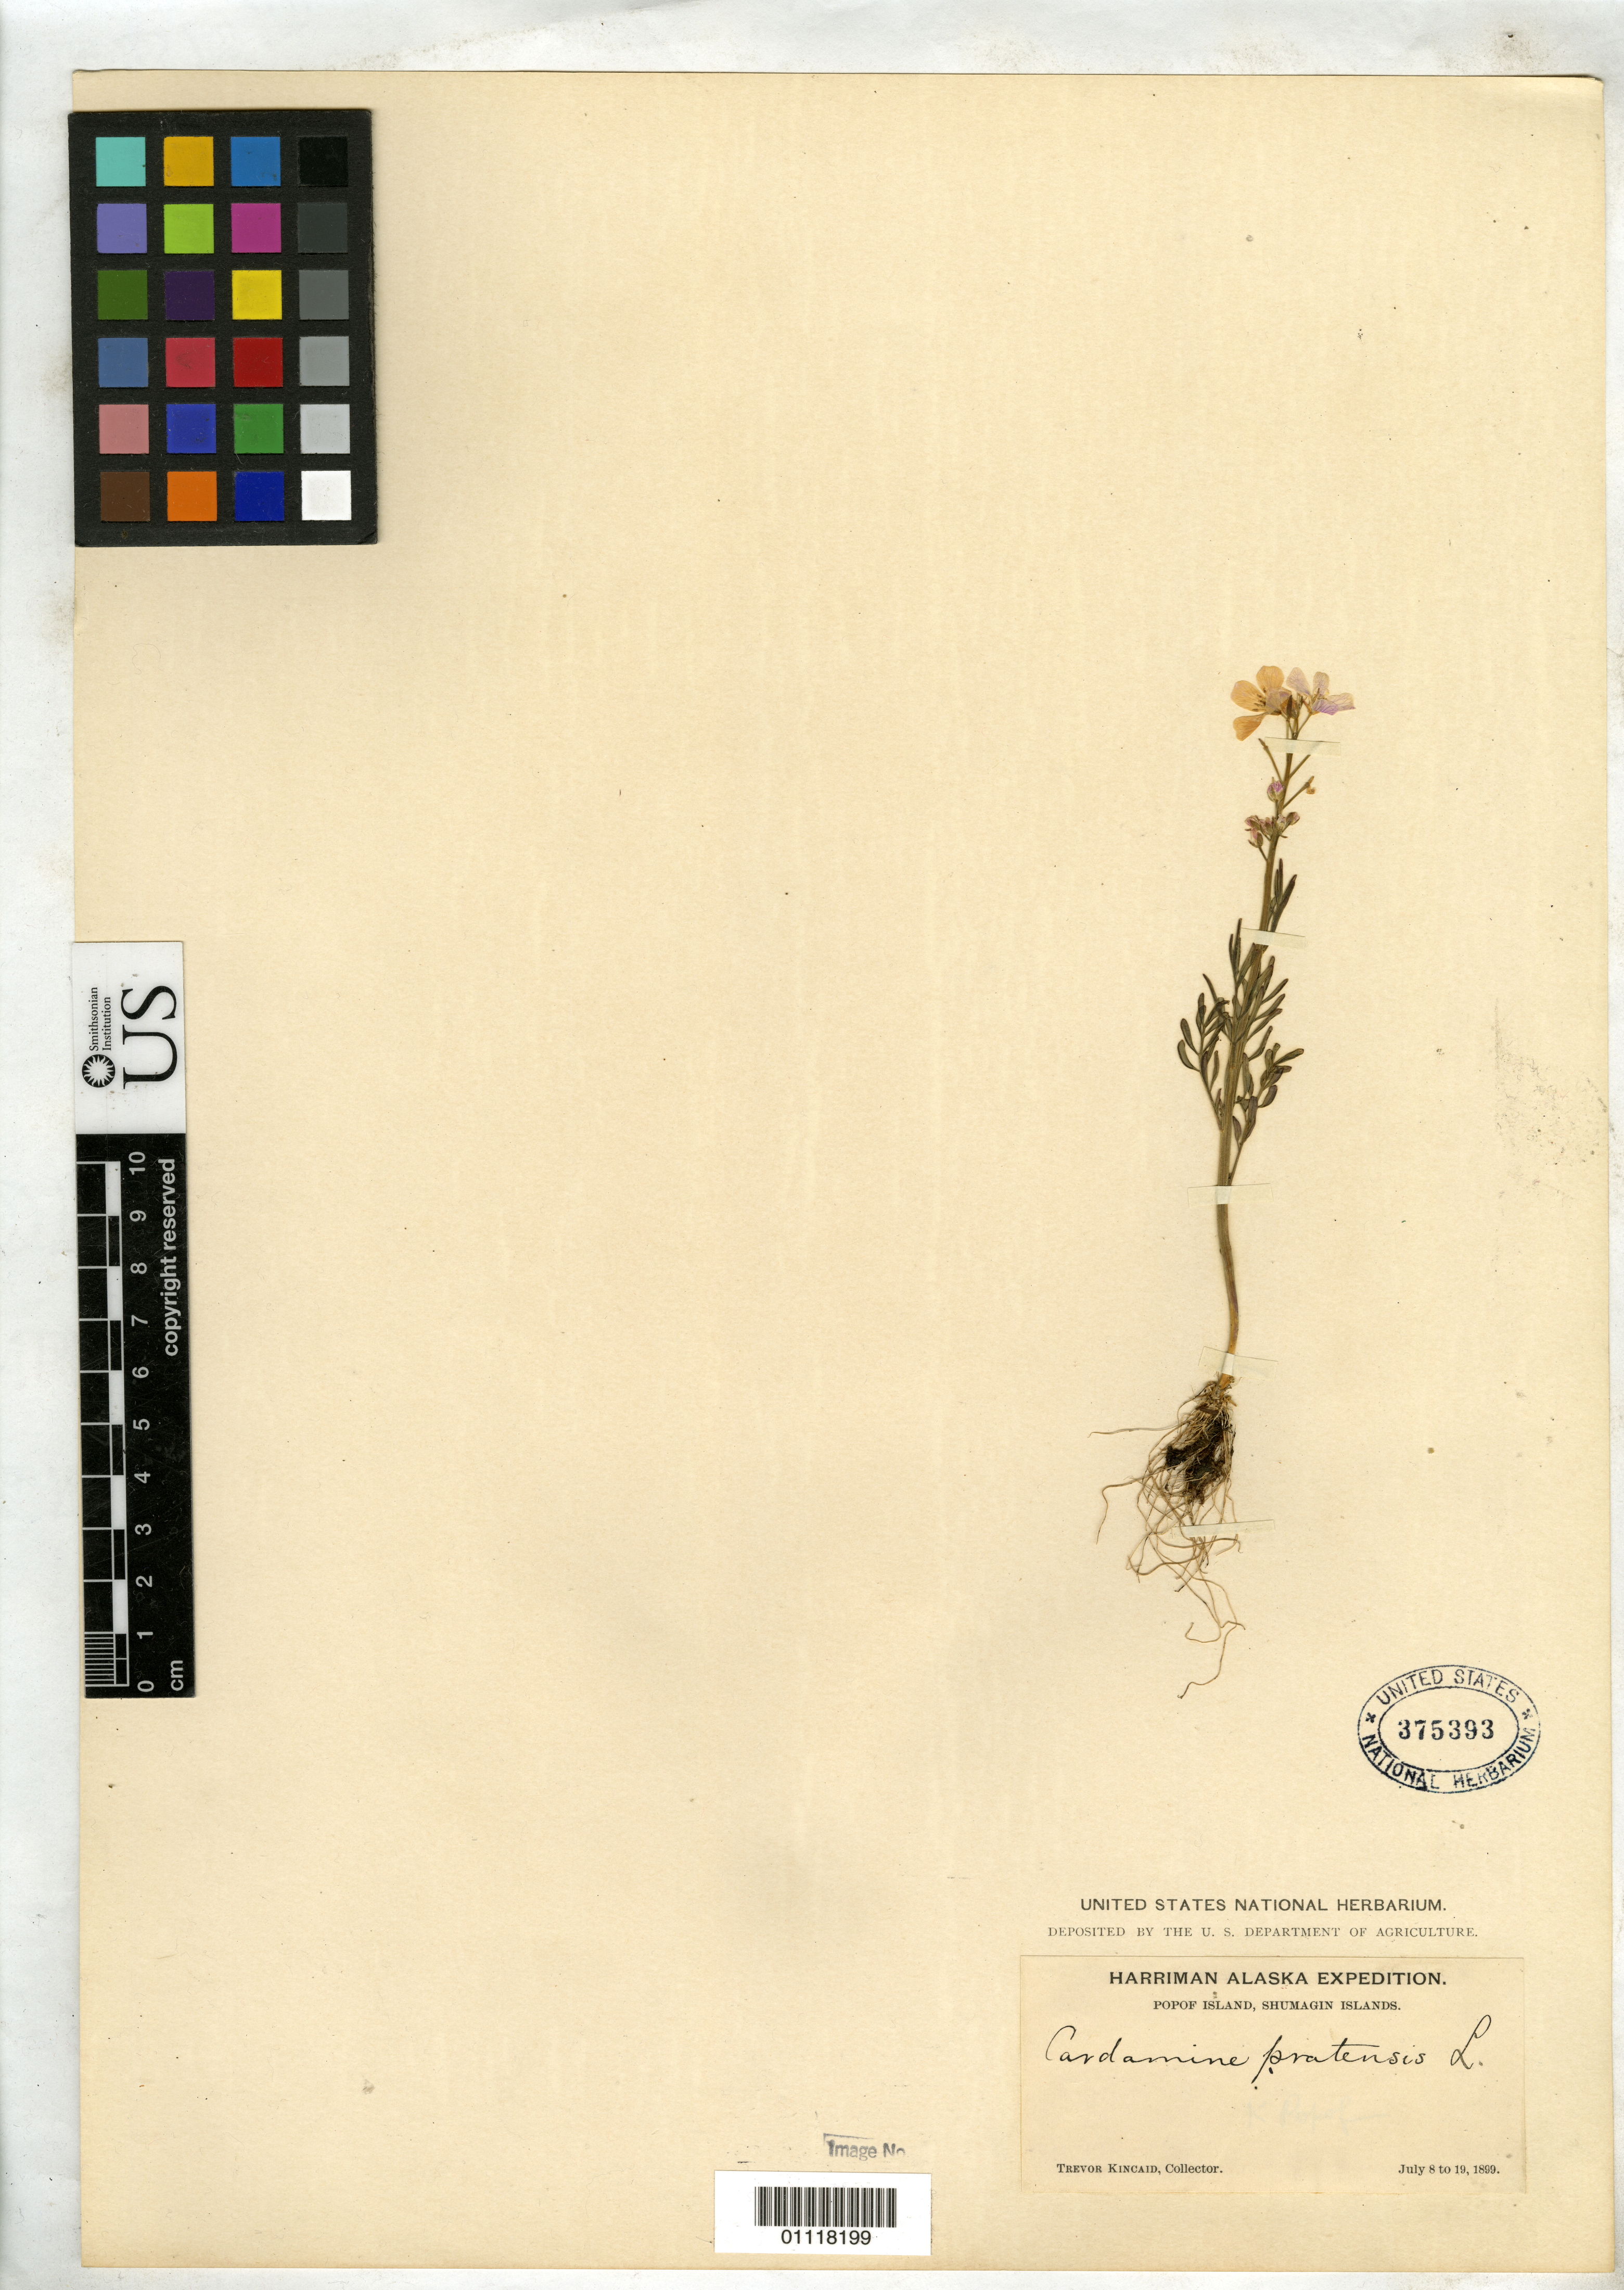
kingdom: Plantae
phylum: Tracheophyta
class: Magnoliopsida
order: Brassicales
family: Brassicaceae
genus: Cardamine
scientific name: Cardamine pratensis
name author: L.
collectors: T. C. Kincaid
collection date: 1899-07-08/1899-07-19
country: United States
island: Popof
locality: Popof Island, Shumagin Islands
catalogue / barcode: US 375393